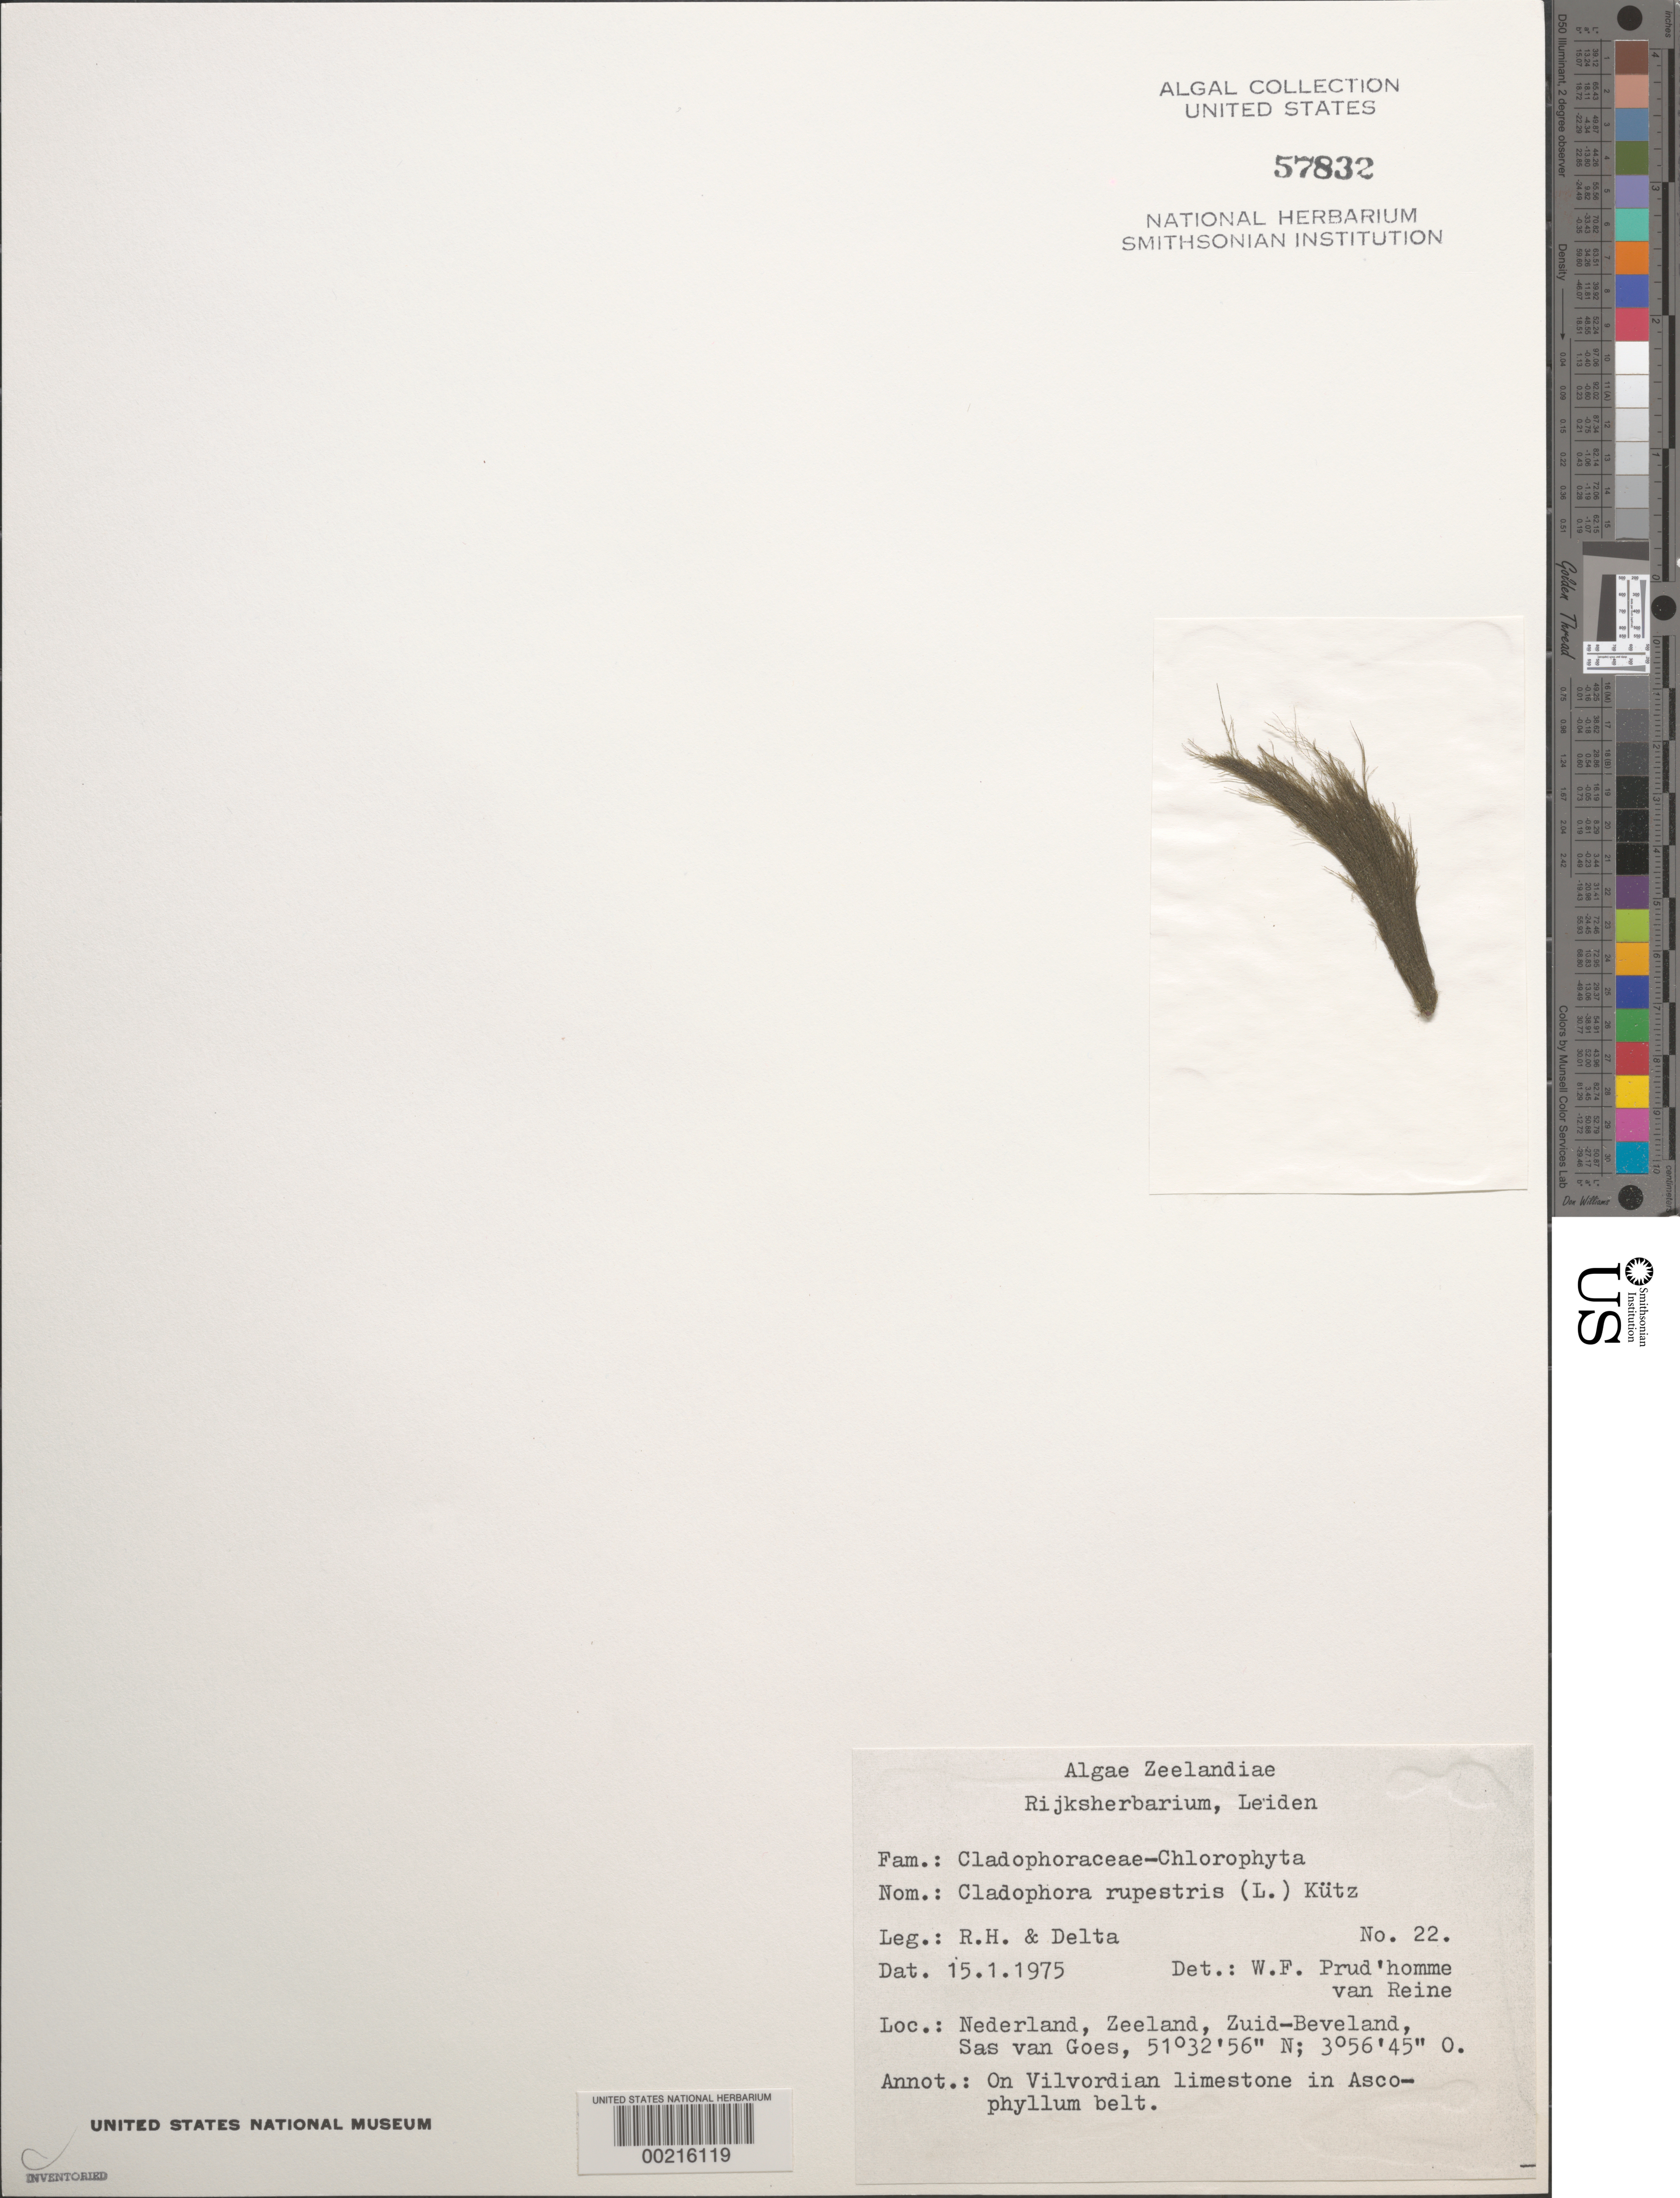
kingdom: Plantae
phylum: Chlorophyta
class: Ulvophyceae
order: Cladophorales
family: Cladophoraceae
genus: Cladophora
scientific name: Cladophora rupestris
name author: (Roth) Kütz.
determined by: Prud'homme van Reine, W. F.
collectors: R.H. & Delta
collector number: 22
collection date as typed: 15 Jan 1975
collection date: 1975-01-15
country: Netherlands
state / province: Zeeland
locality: Zuid-beveland, sas van goes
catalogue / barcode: US 57832